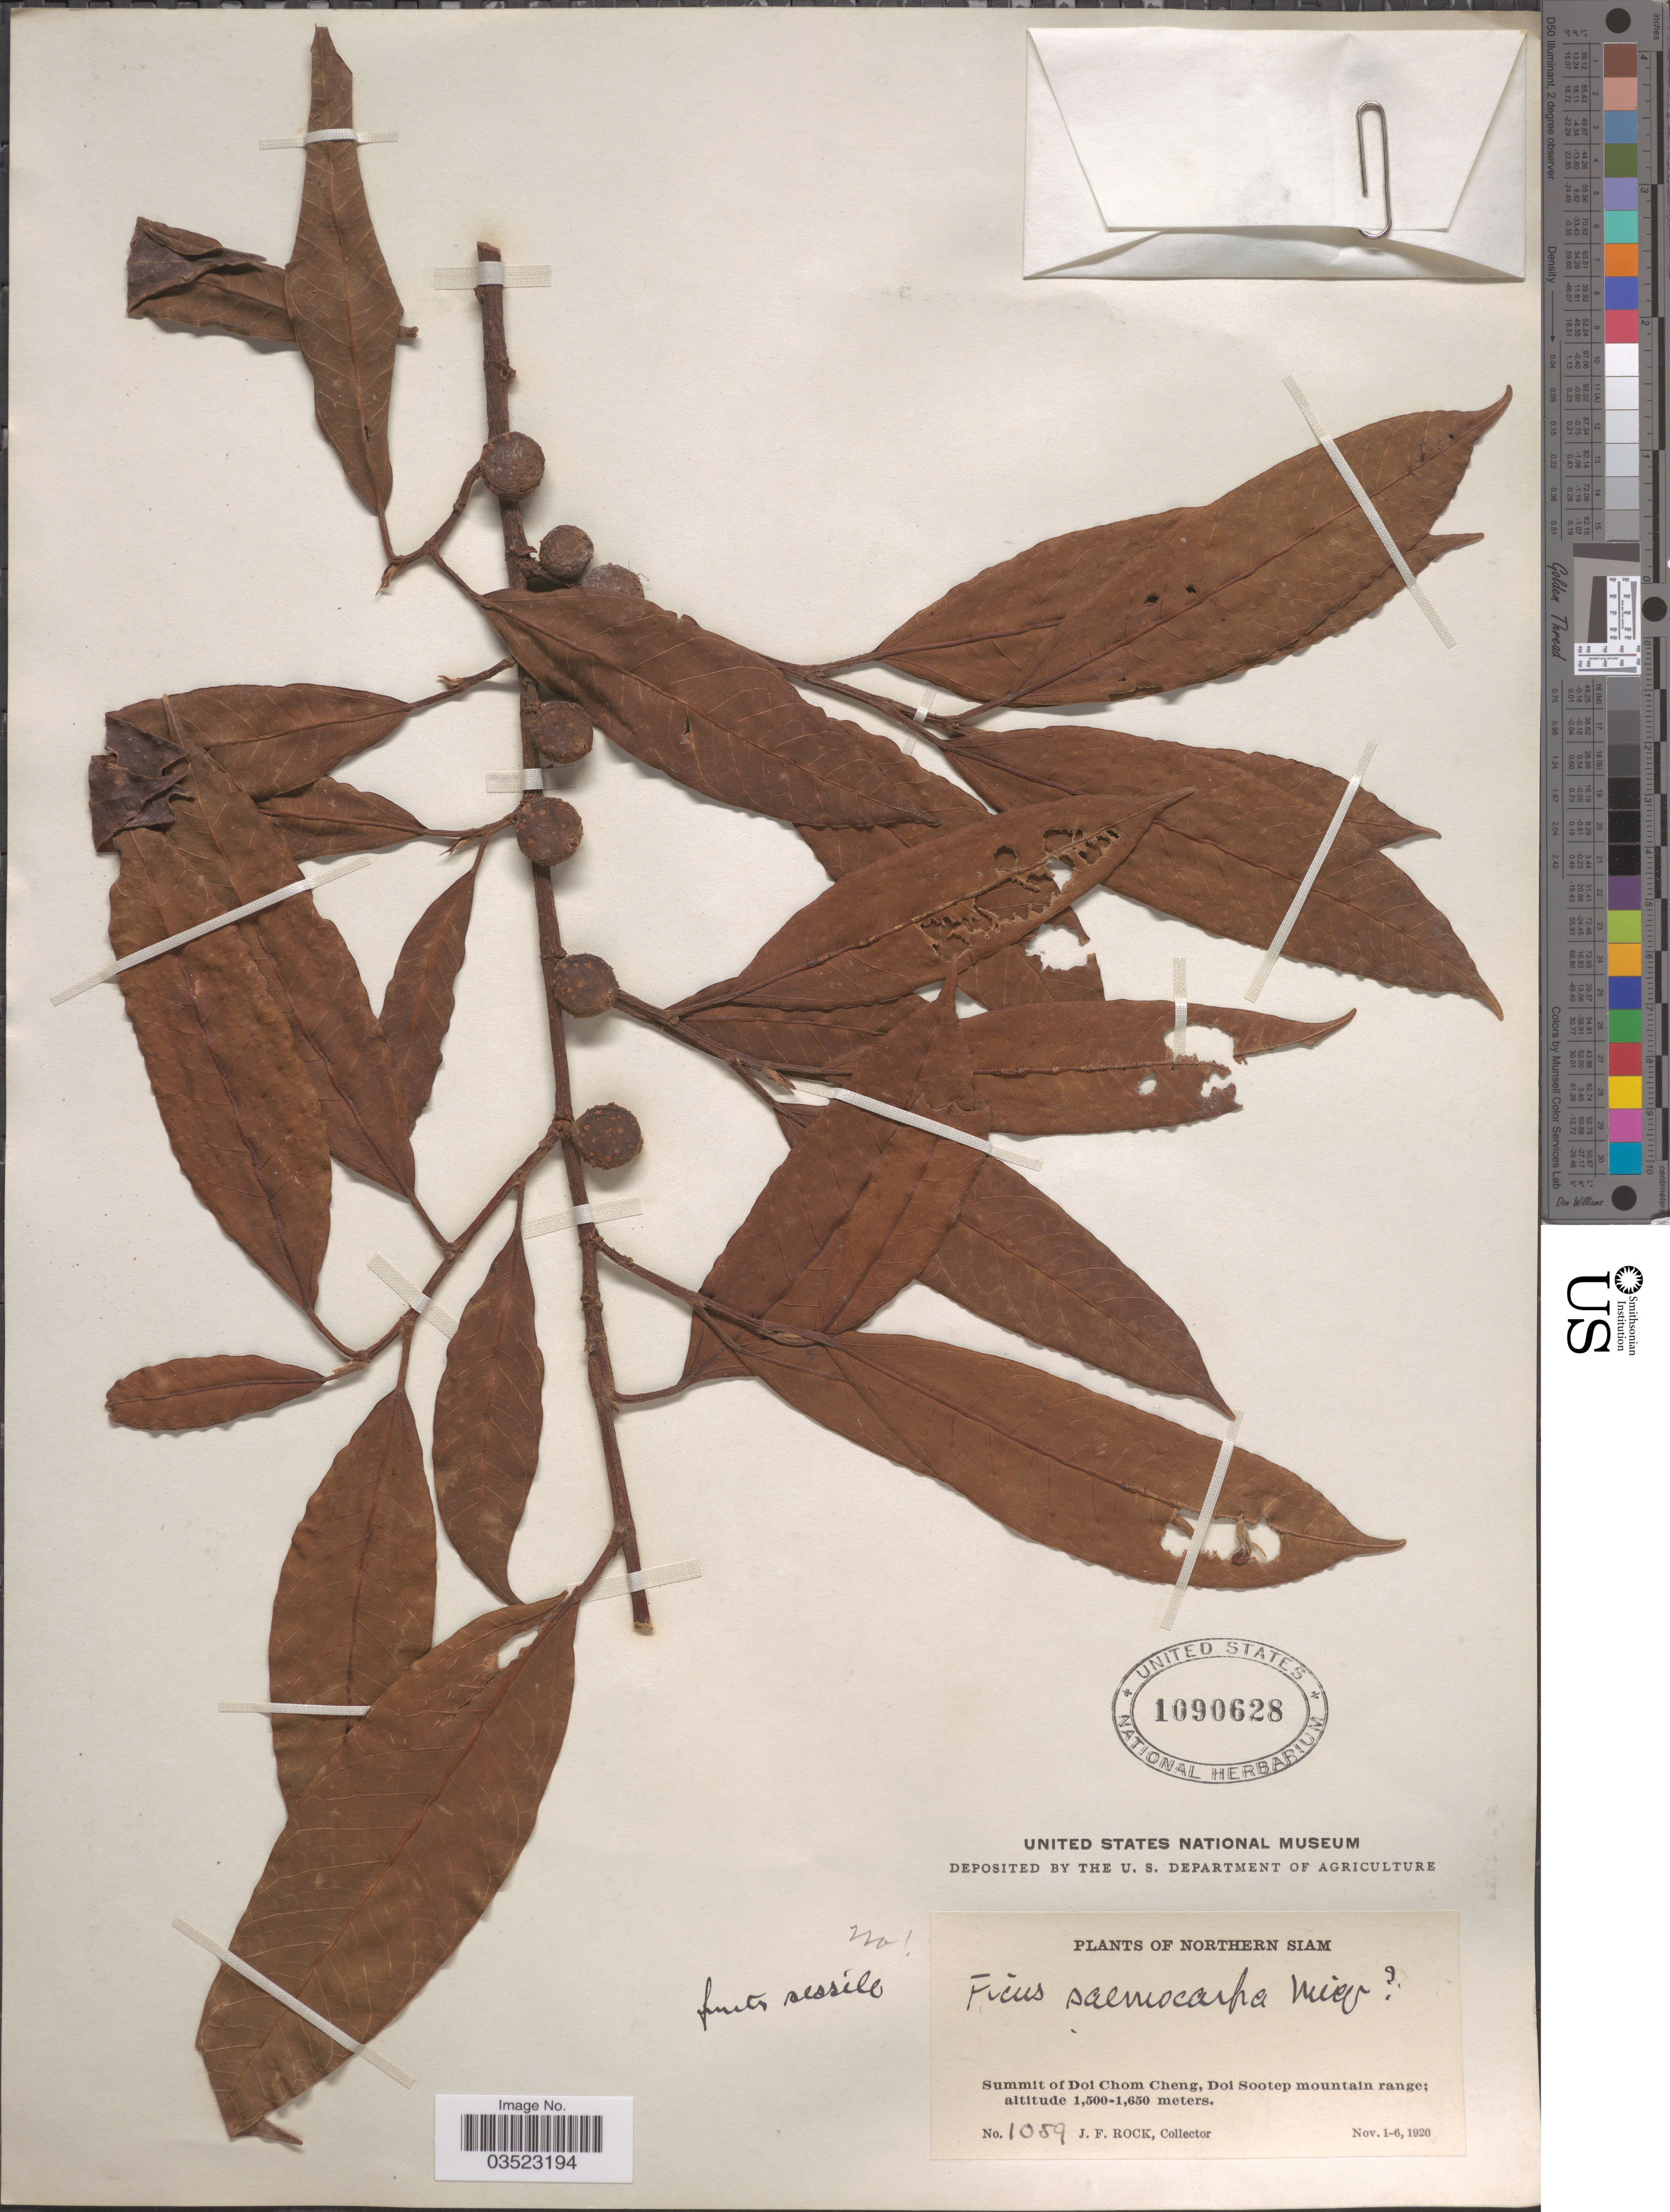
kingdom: Plantae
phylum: Tracheophyta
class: Magnoliopsida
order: Rosales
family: Moraceae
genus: Ficus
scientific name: Ficus sp.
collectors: J. Rock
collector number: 1059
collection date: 1920-11-01/1920-11-06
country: Thailand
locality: Northern Siam. Summit of Doi Chom Cheng, Doi Sootep mountain range.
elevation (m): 1500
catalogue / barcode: US 1090628